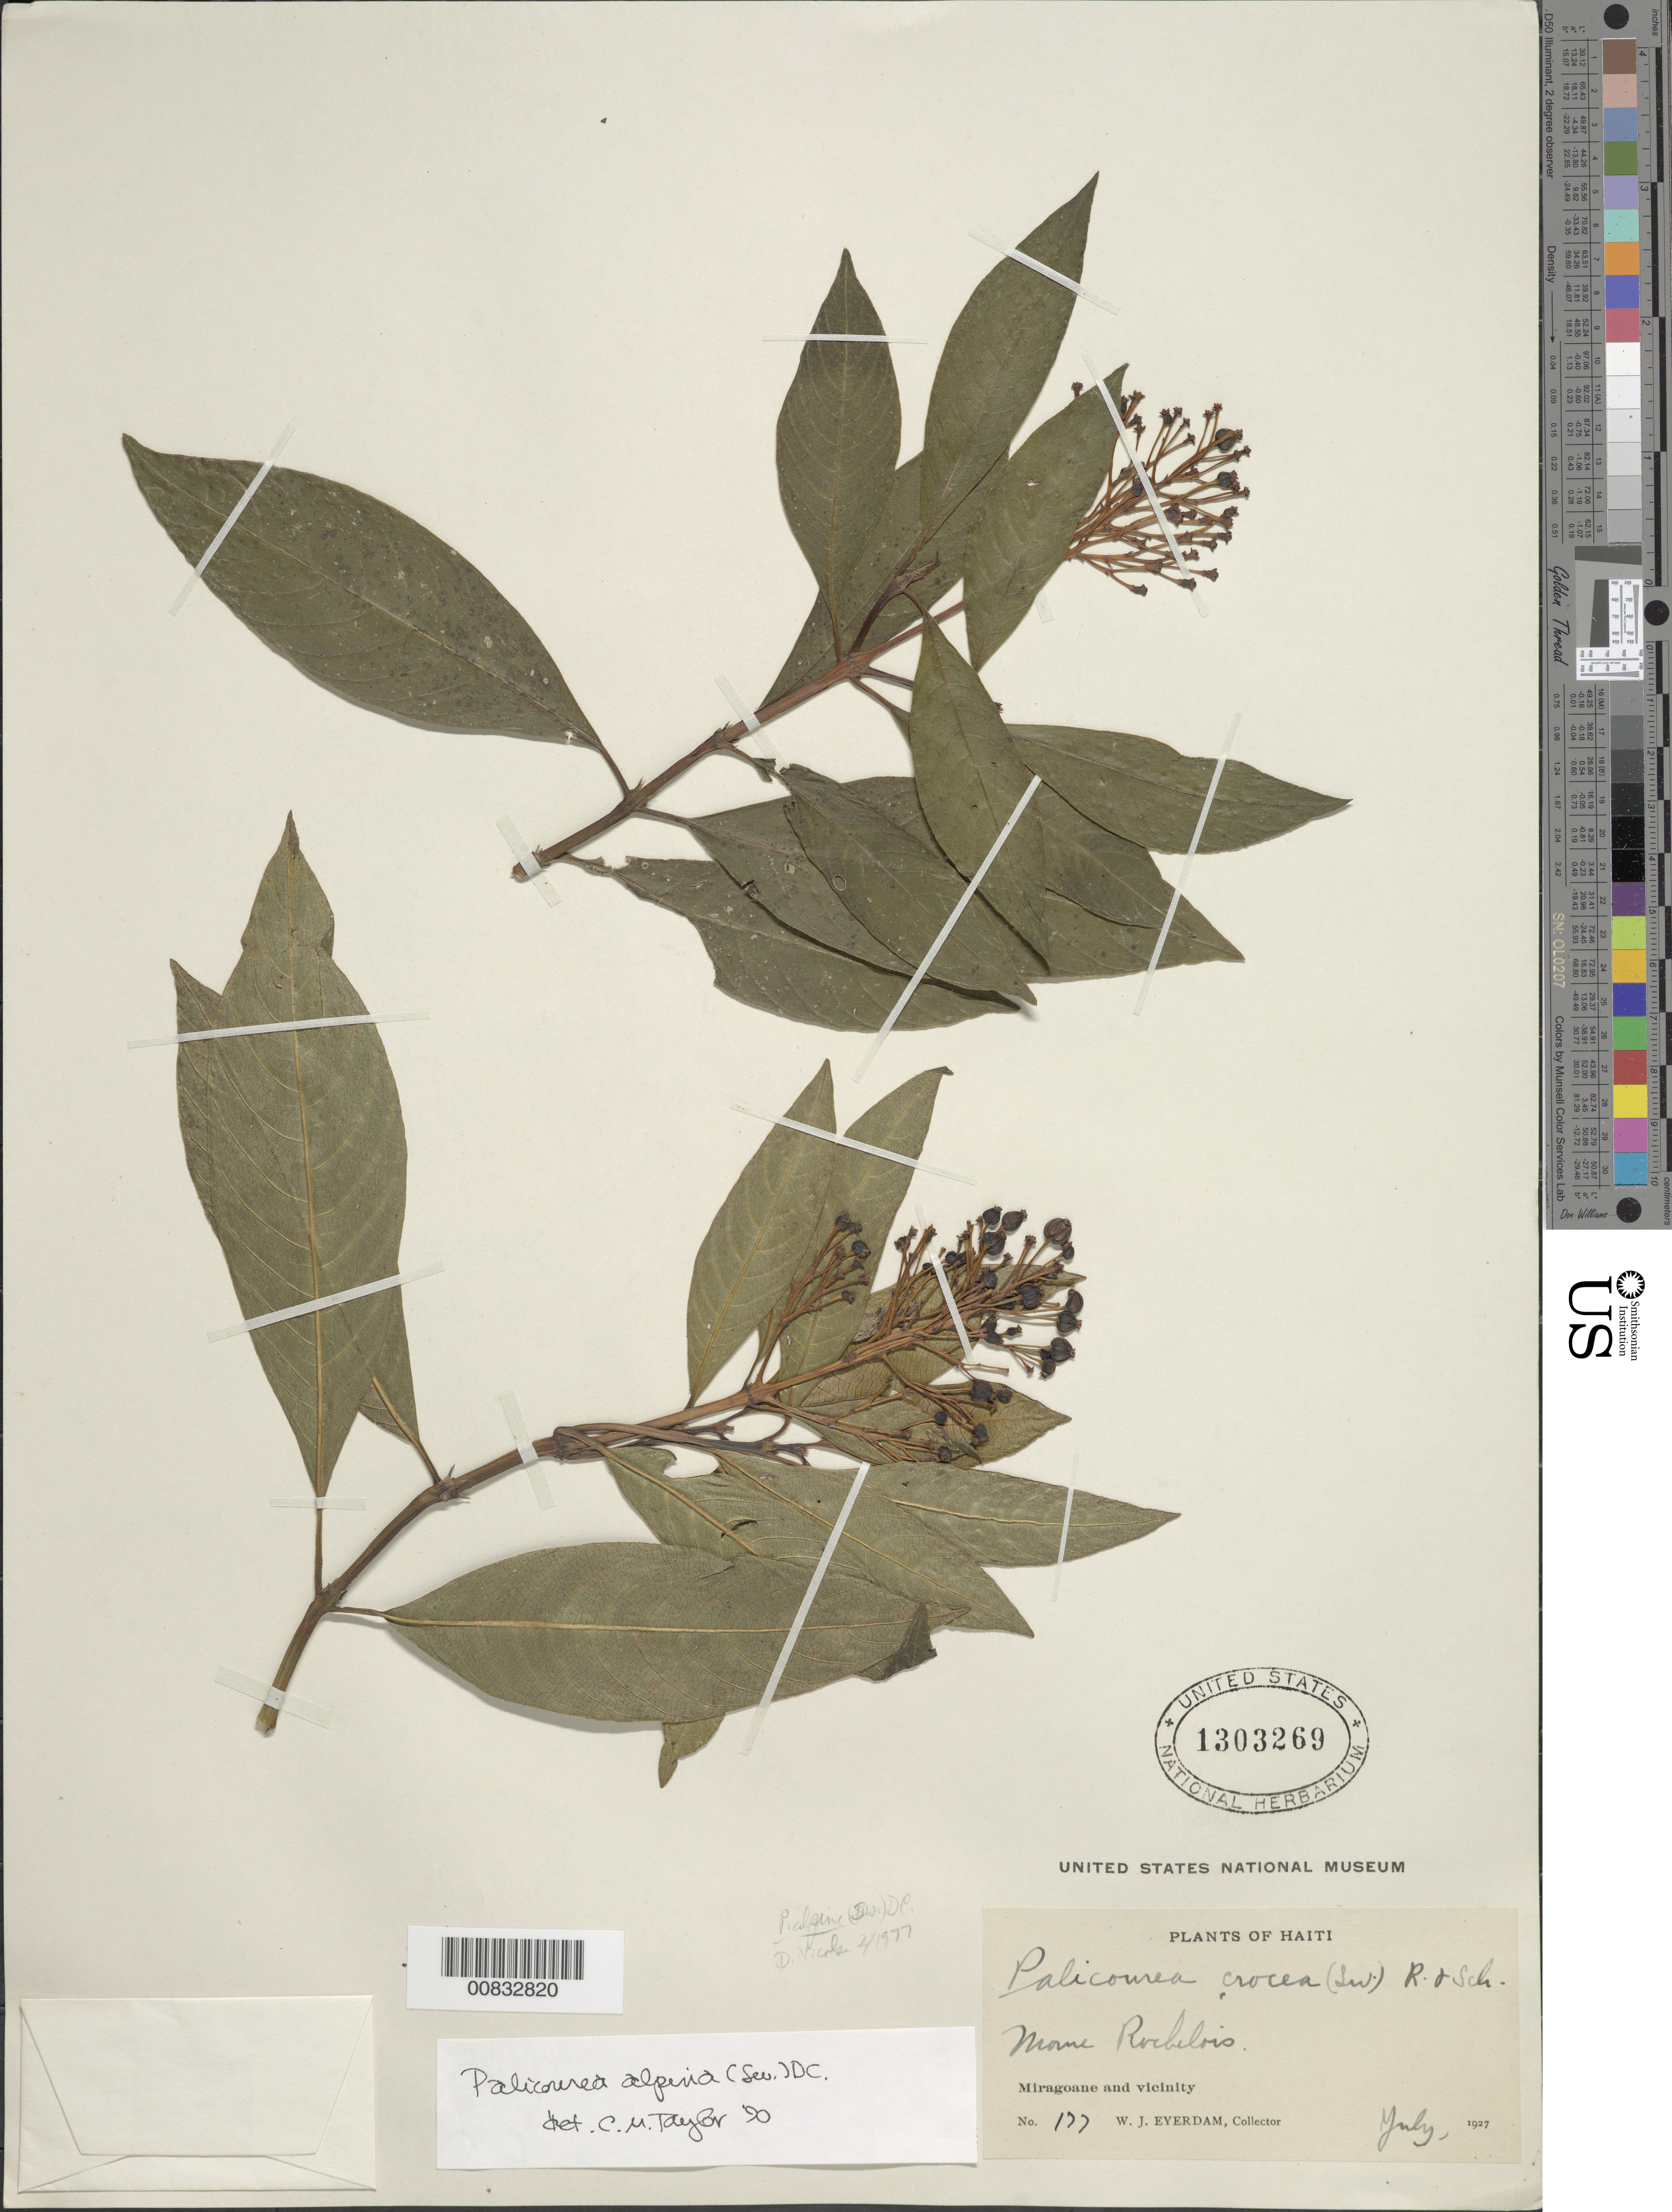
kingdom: Plantae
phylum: Tracheophyta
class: Magnoliopsida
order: Gentianales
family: Rubiaceae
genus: Palicourea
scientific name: Palicourea alpina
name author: (Sw.) DC.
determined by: Taylor, Charlotte M.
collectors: W. J. Eyerdam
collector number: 177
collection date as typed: Jul 1927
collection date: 1927-07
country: Haiti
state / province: Grand'Anse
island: Hispaniola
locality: Miragoane and vicinity, Morne Rochelois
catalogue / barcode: US 1303269